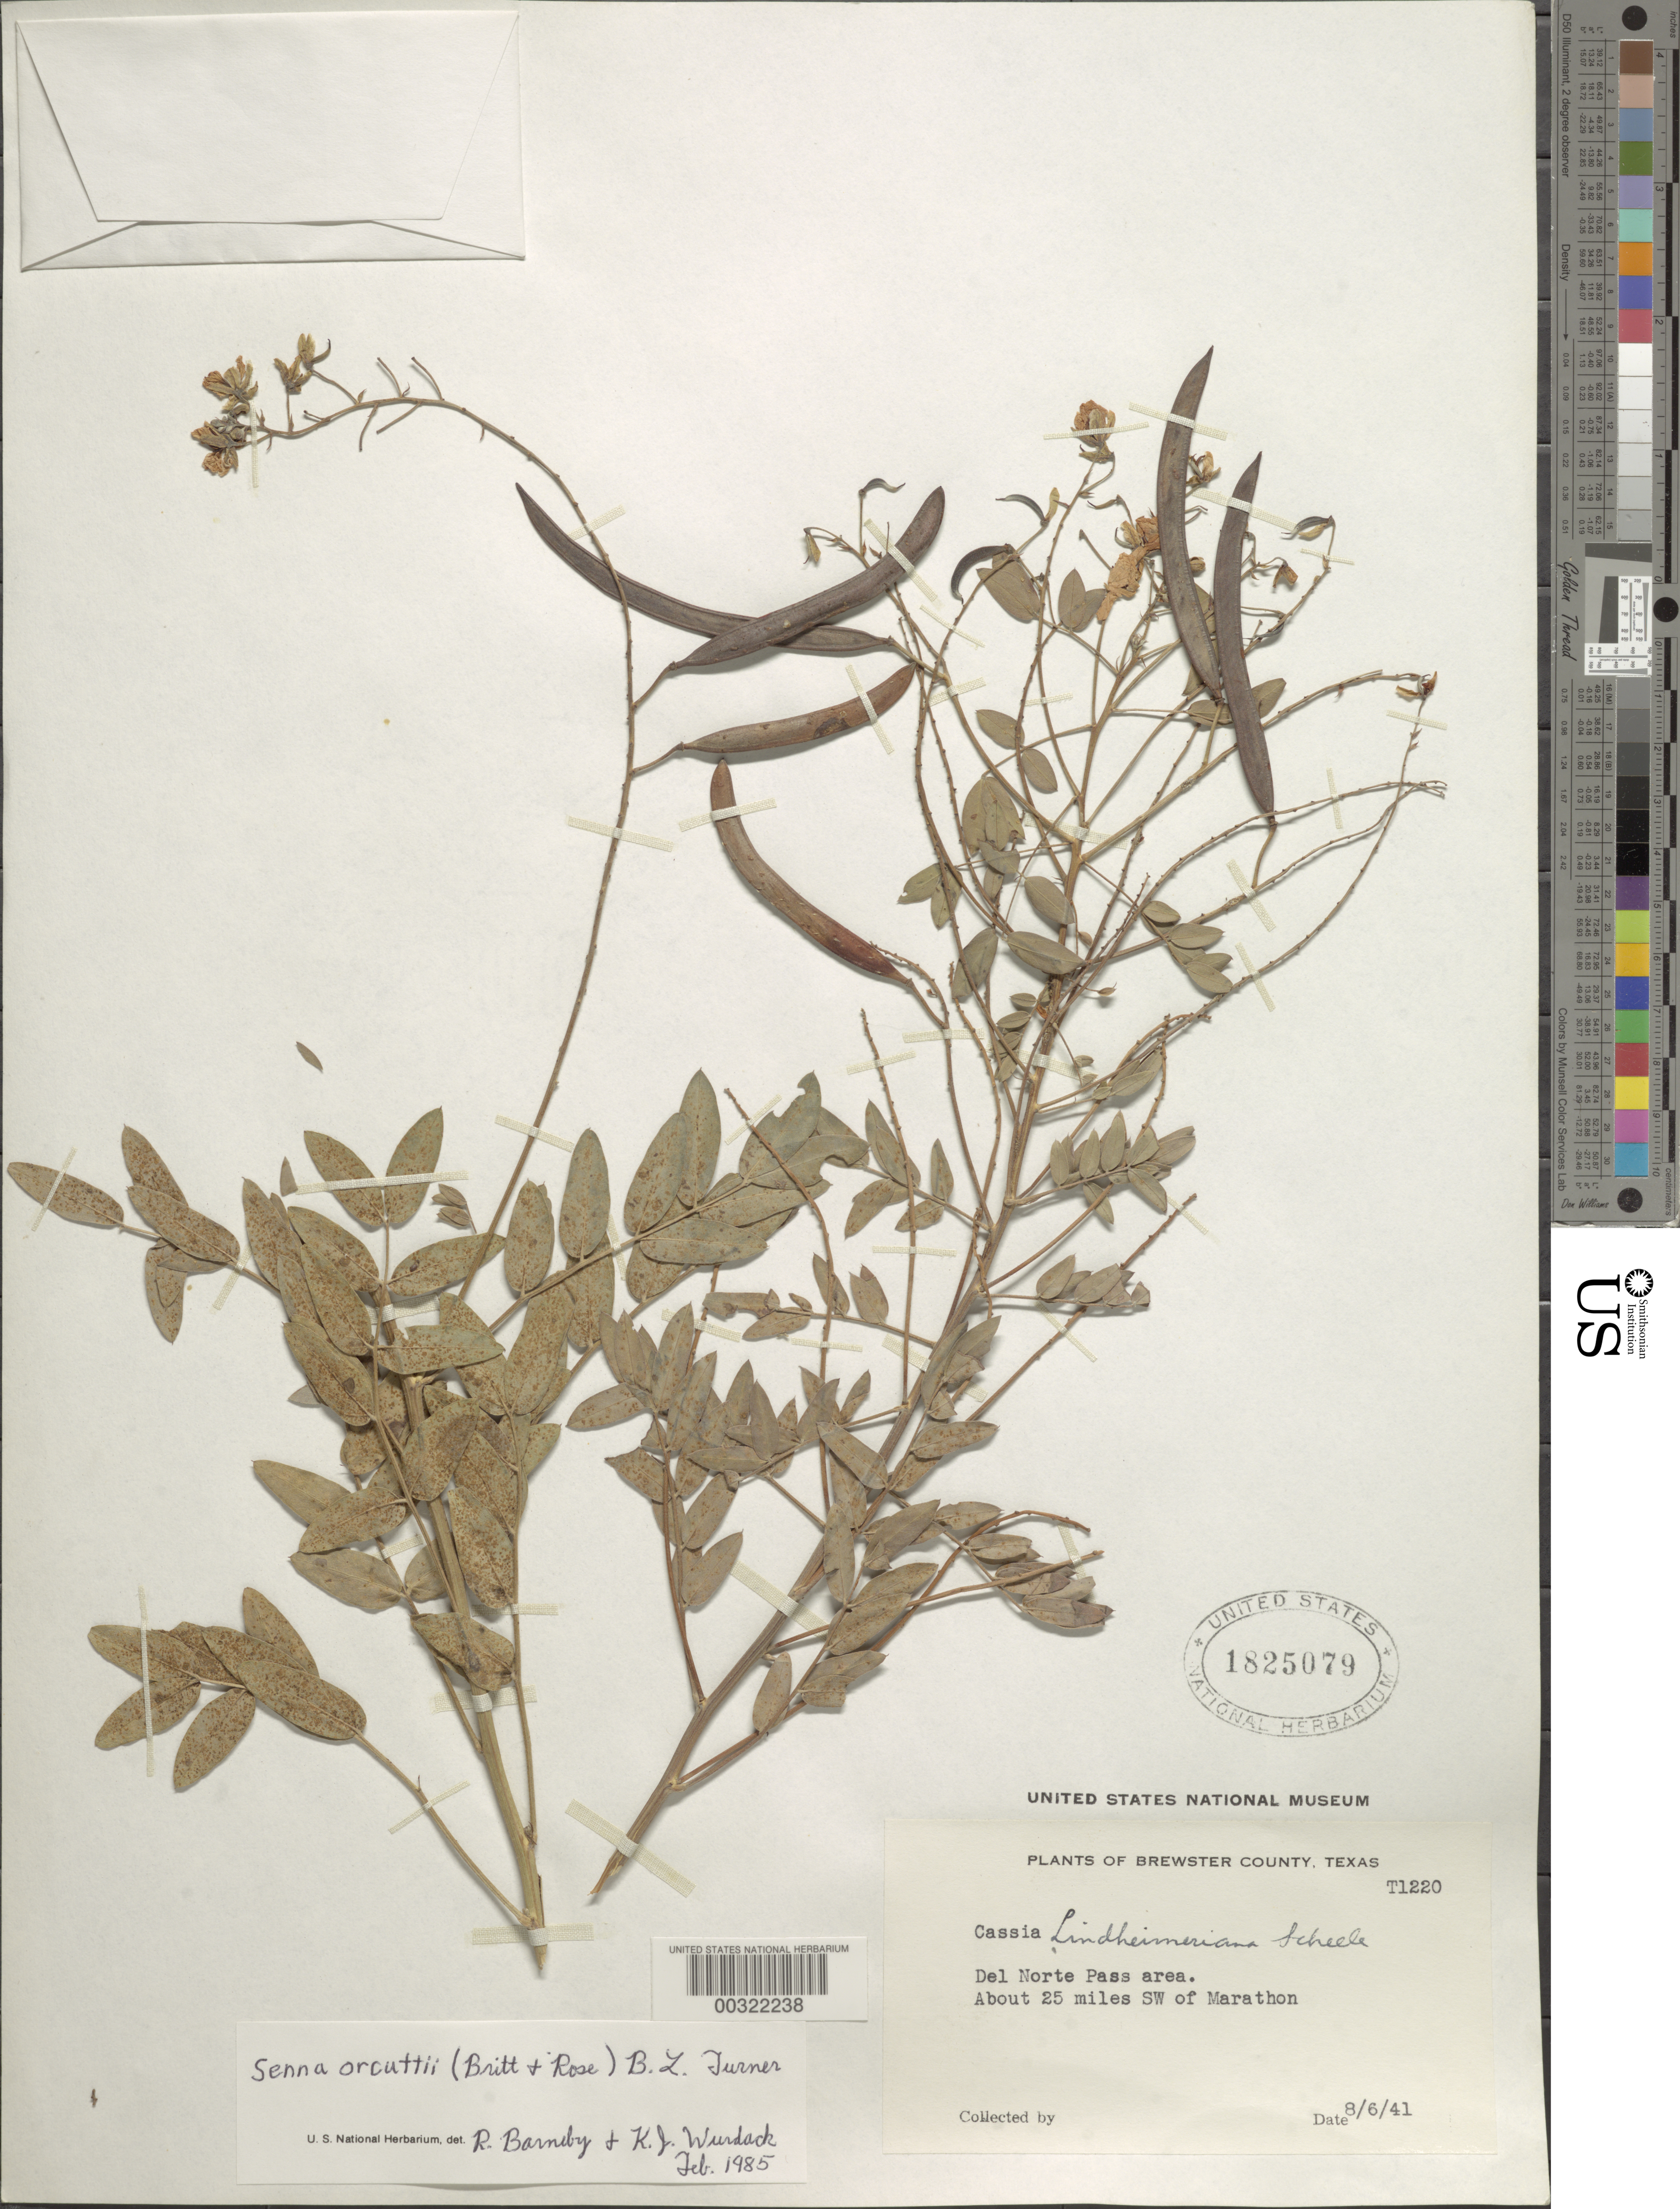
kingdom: Plantae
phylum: Tracheophyta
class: Magnoliopsida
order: Fabales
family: Fabaceae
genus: Senna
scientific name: Senna orcuttii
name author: (Britton & Rose) H.S. Irwin & Barneby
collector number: T1220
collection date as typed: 08 Jun 1941 or 06 Aug 1941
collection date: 1941-06-08 or 1941-08-06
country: United States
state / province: Texas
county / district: Brewster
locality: Del norte pass area, about 25 mi sw of marathon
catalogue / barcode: US 1825079